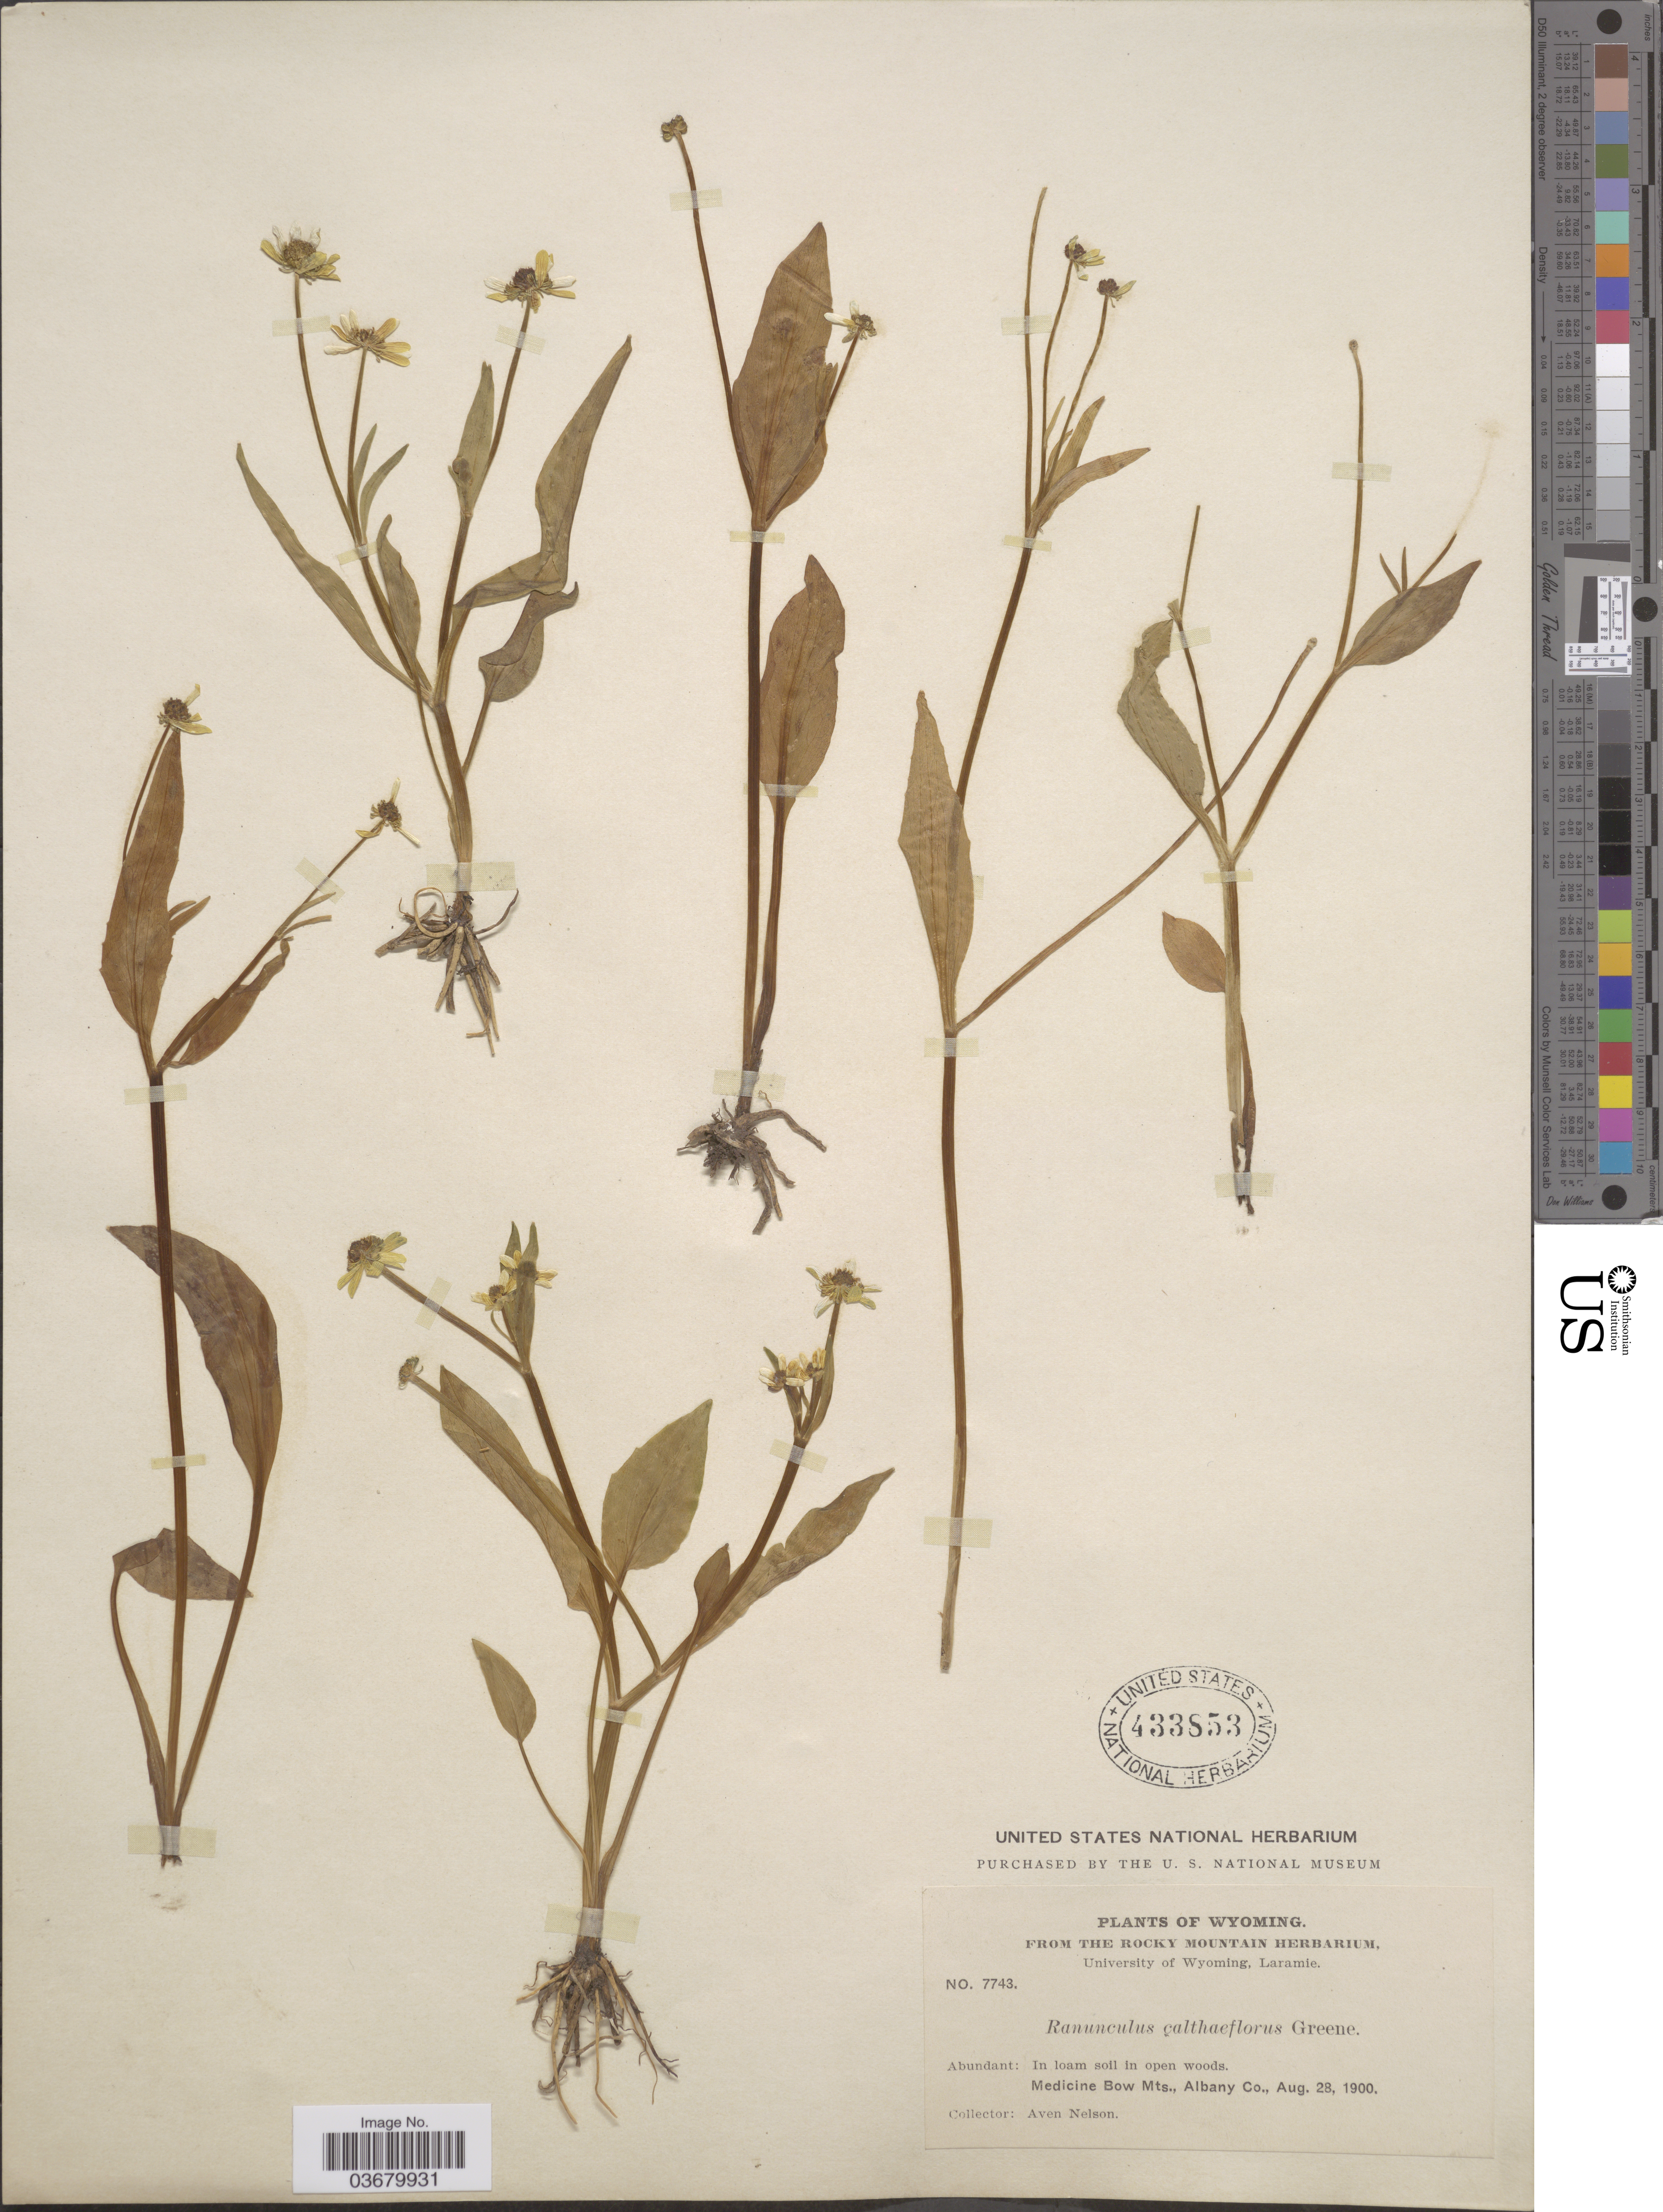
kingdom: Plantae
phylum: Tracheophyta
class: Magnoliopsida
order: Ranunculales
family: Ranunculaceae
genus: Ranunculus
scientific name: Ranunculus alismifolius var. montanus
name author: S. Watson in C. King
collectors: A. Nelson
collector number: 7743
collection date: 1900-08-28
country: United States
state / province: Wyoming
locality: Medicine Bow Mts., Albany Co.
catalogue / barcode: US 433853